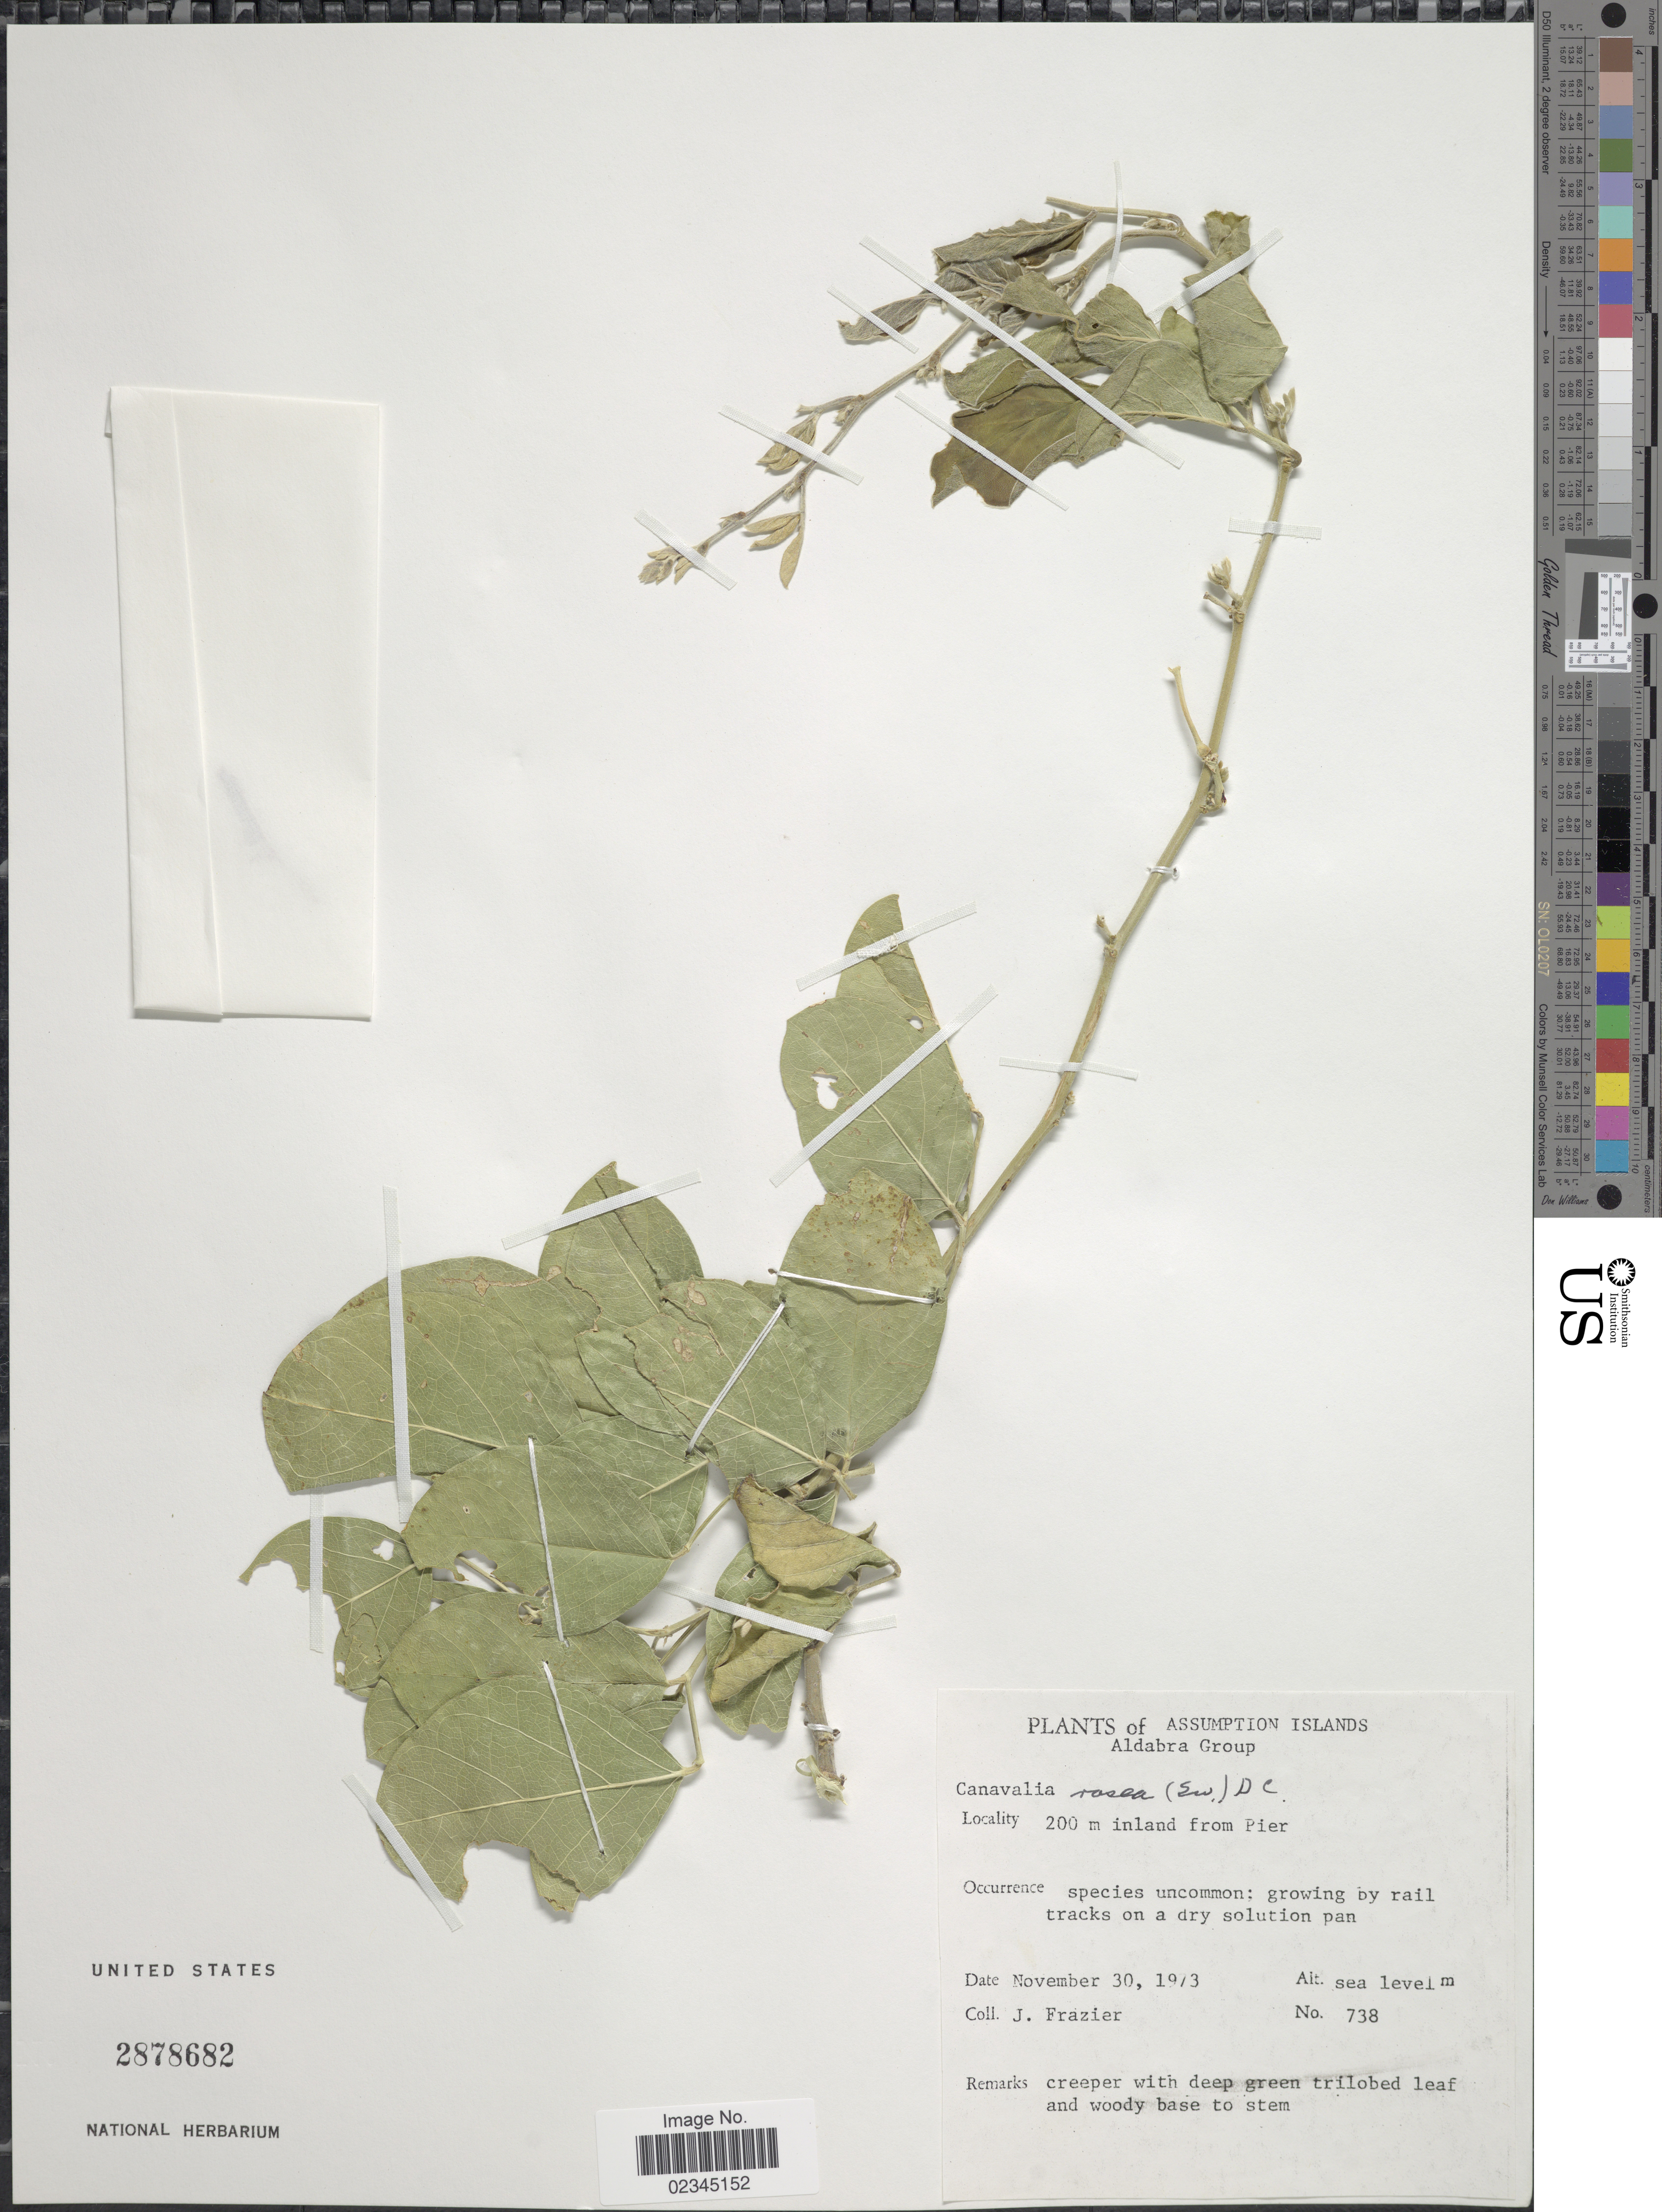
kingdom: Plantae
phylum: Tracheophyta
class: Magnoliopsida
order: Fabales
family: Fabaceae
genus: Canavalia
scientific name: Canavalia rosea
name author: (Sw.) DC.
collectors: J. Frazier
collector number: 738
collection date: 1973-07-30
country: Seychelles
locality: Assumption Islands, Aldabra Group. Aldabra group. 200 m inland from Pier.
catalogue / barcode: US 2878682